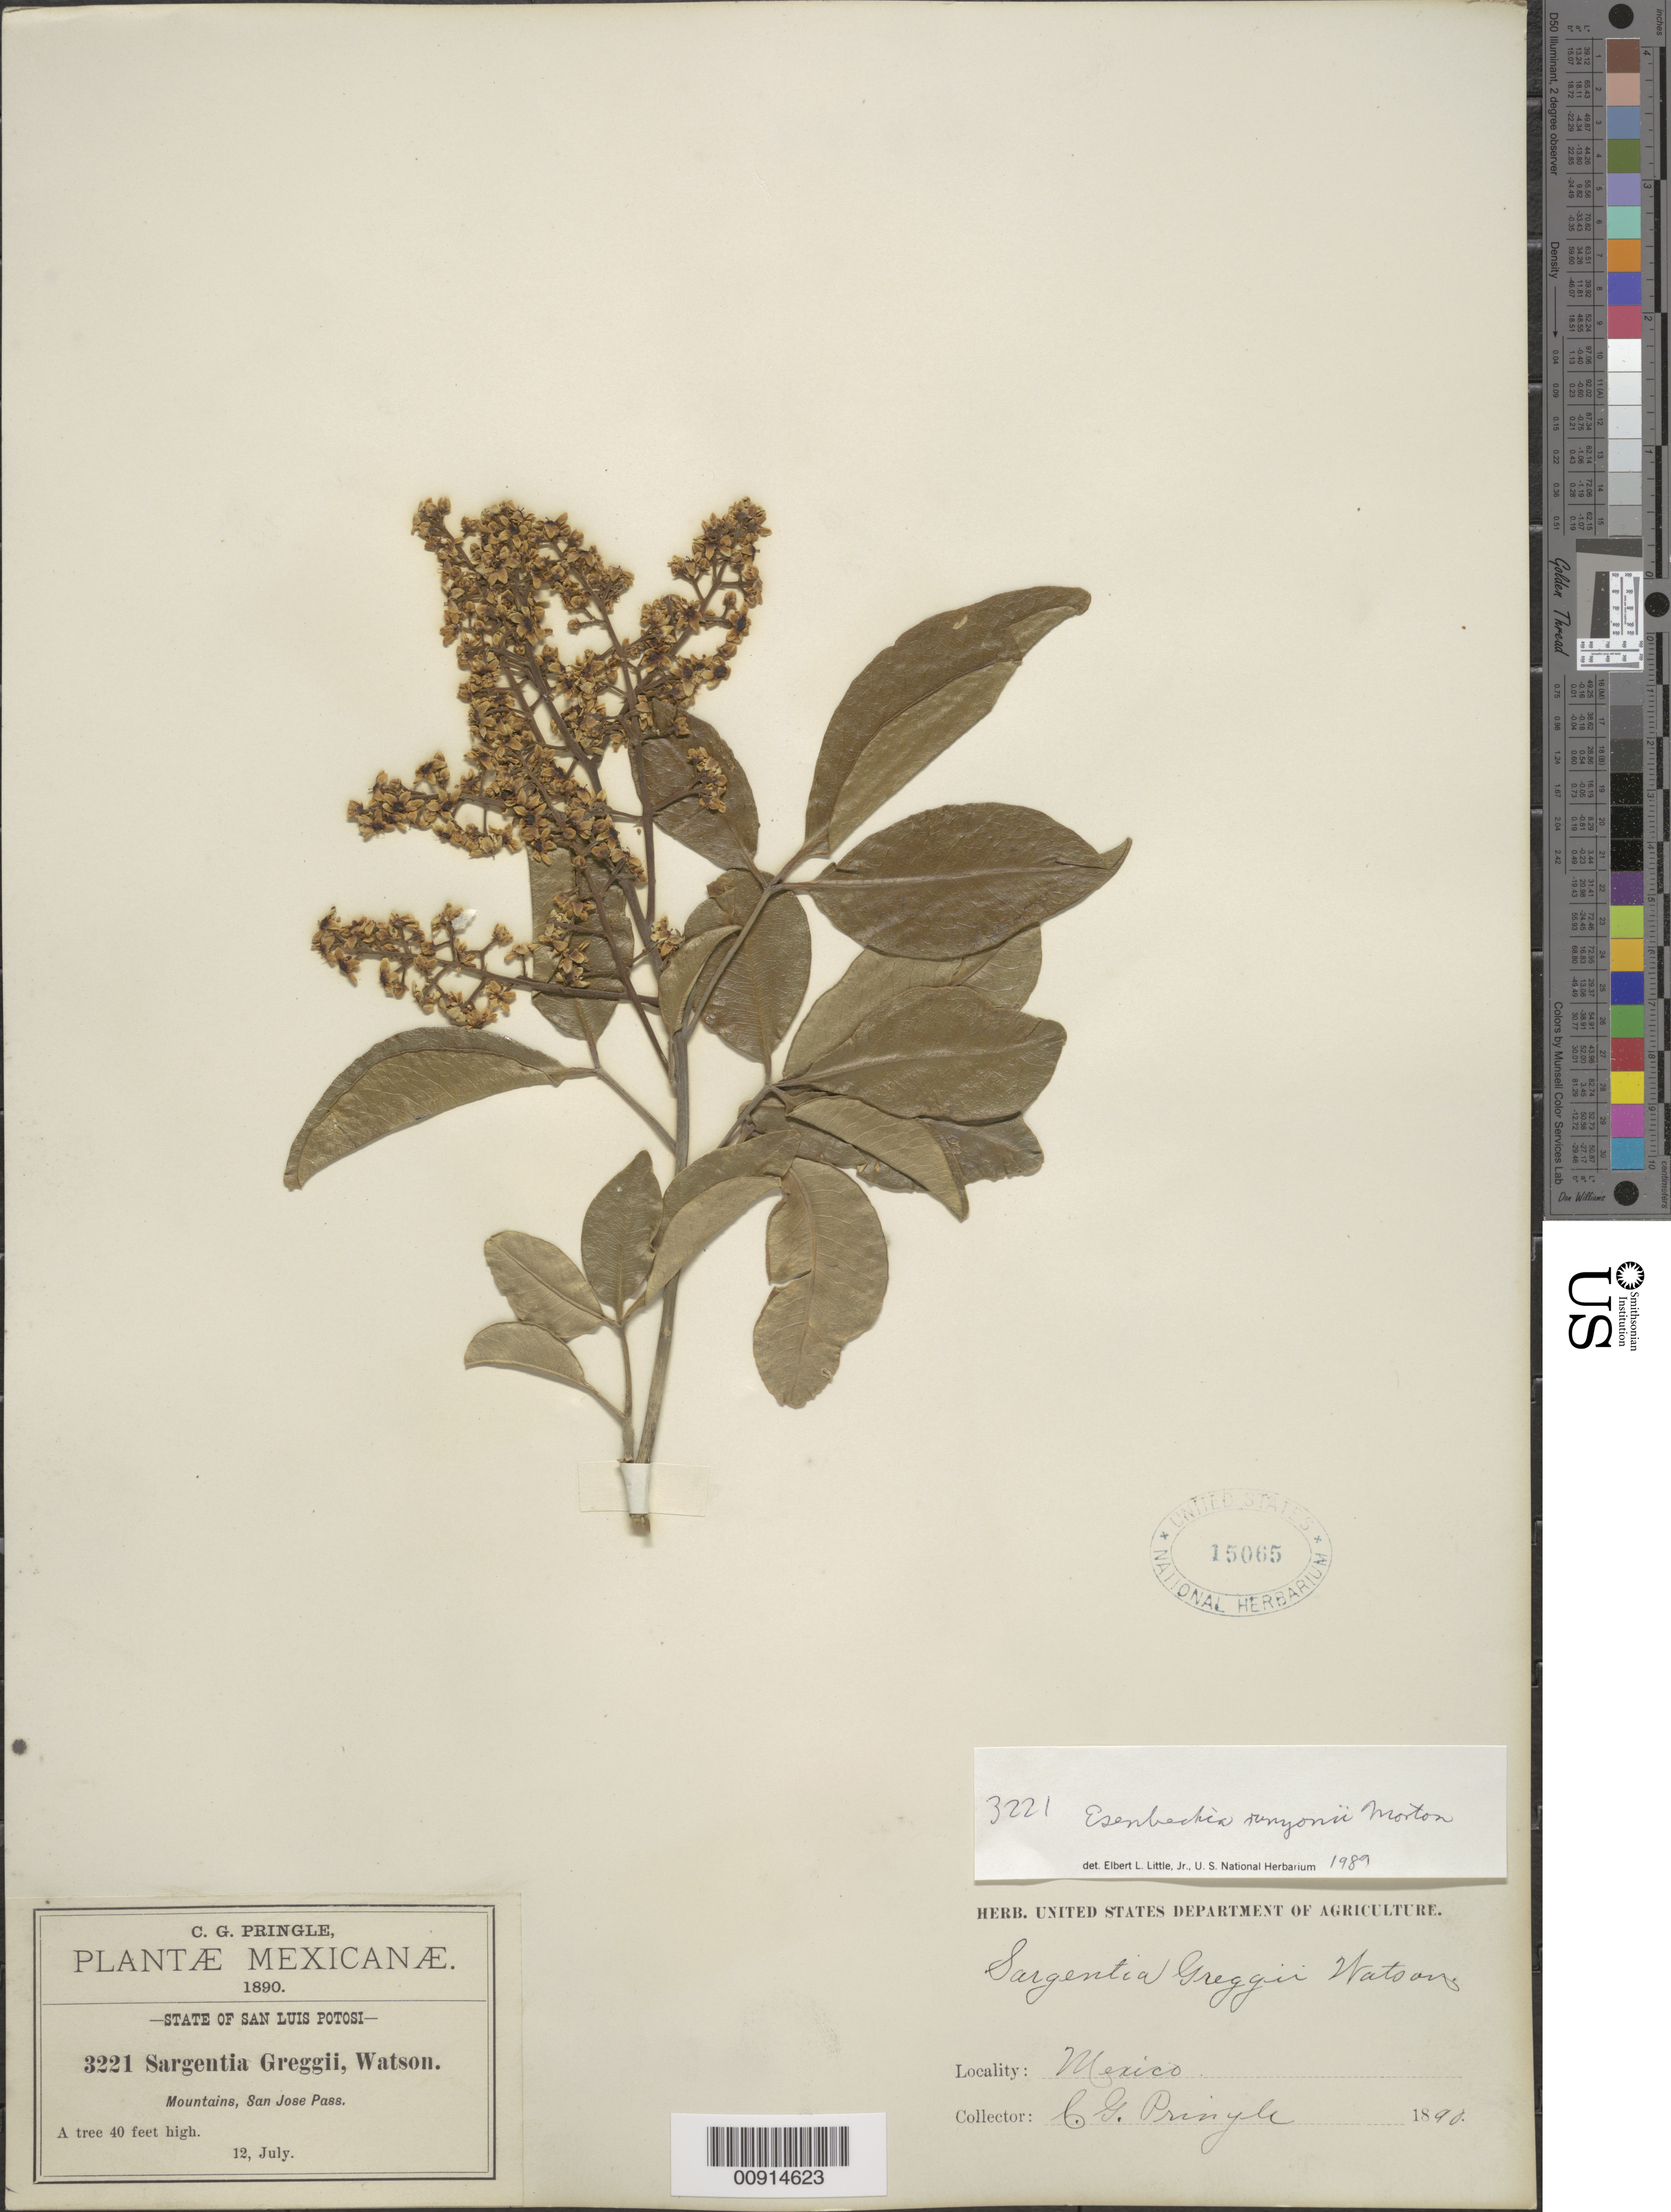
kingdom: Plantae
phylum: Tracheophyta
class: Magnoliopsida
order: Sapindales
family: Rutaceae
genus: Esenbeckia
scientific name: Esenbeckia runyonii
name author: C.V. Morton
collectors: C. G. Pringle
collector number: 3221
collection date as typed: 12 Jul 1890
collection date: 1890-07-12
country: Mexico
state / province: San Luis Potosí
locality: San José Pass, State of San Luis Potosí.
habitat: Mountains.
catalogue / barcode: US 15065